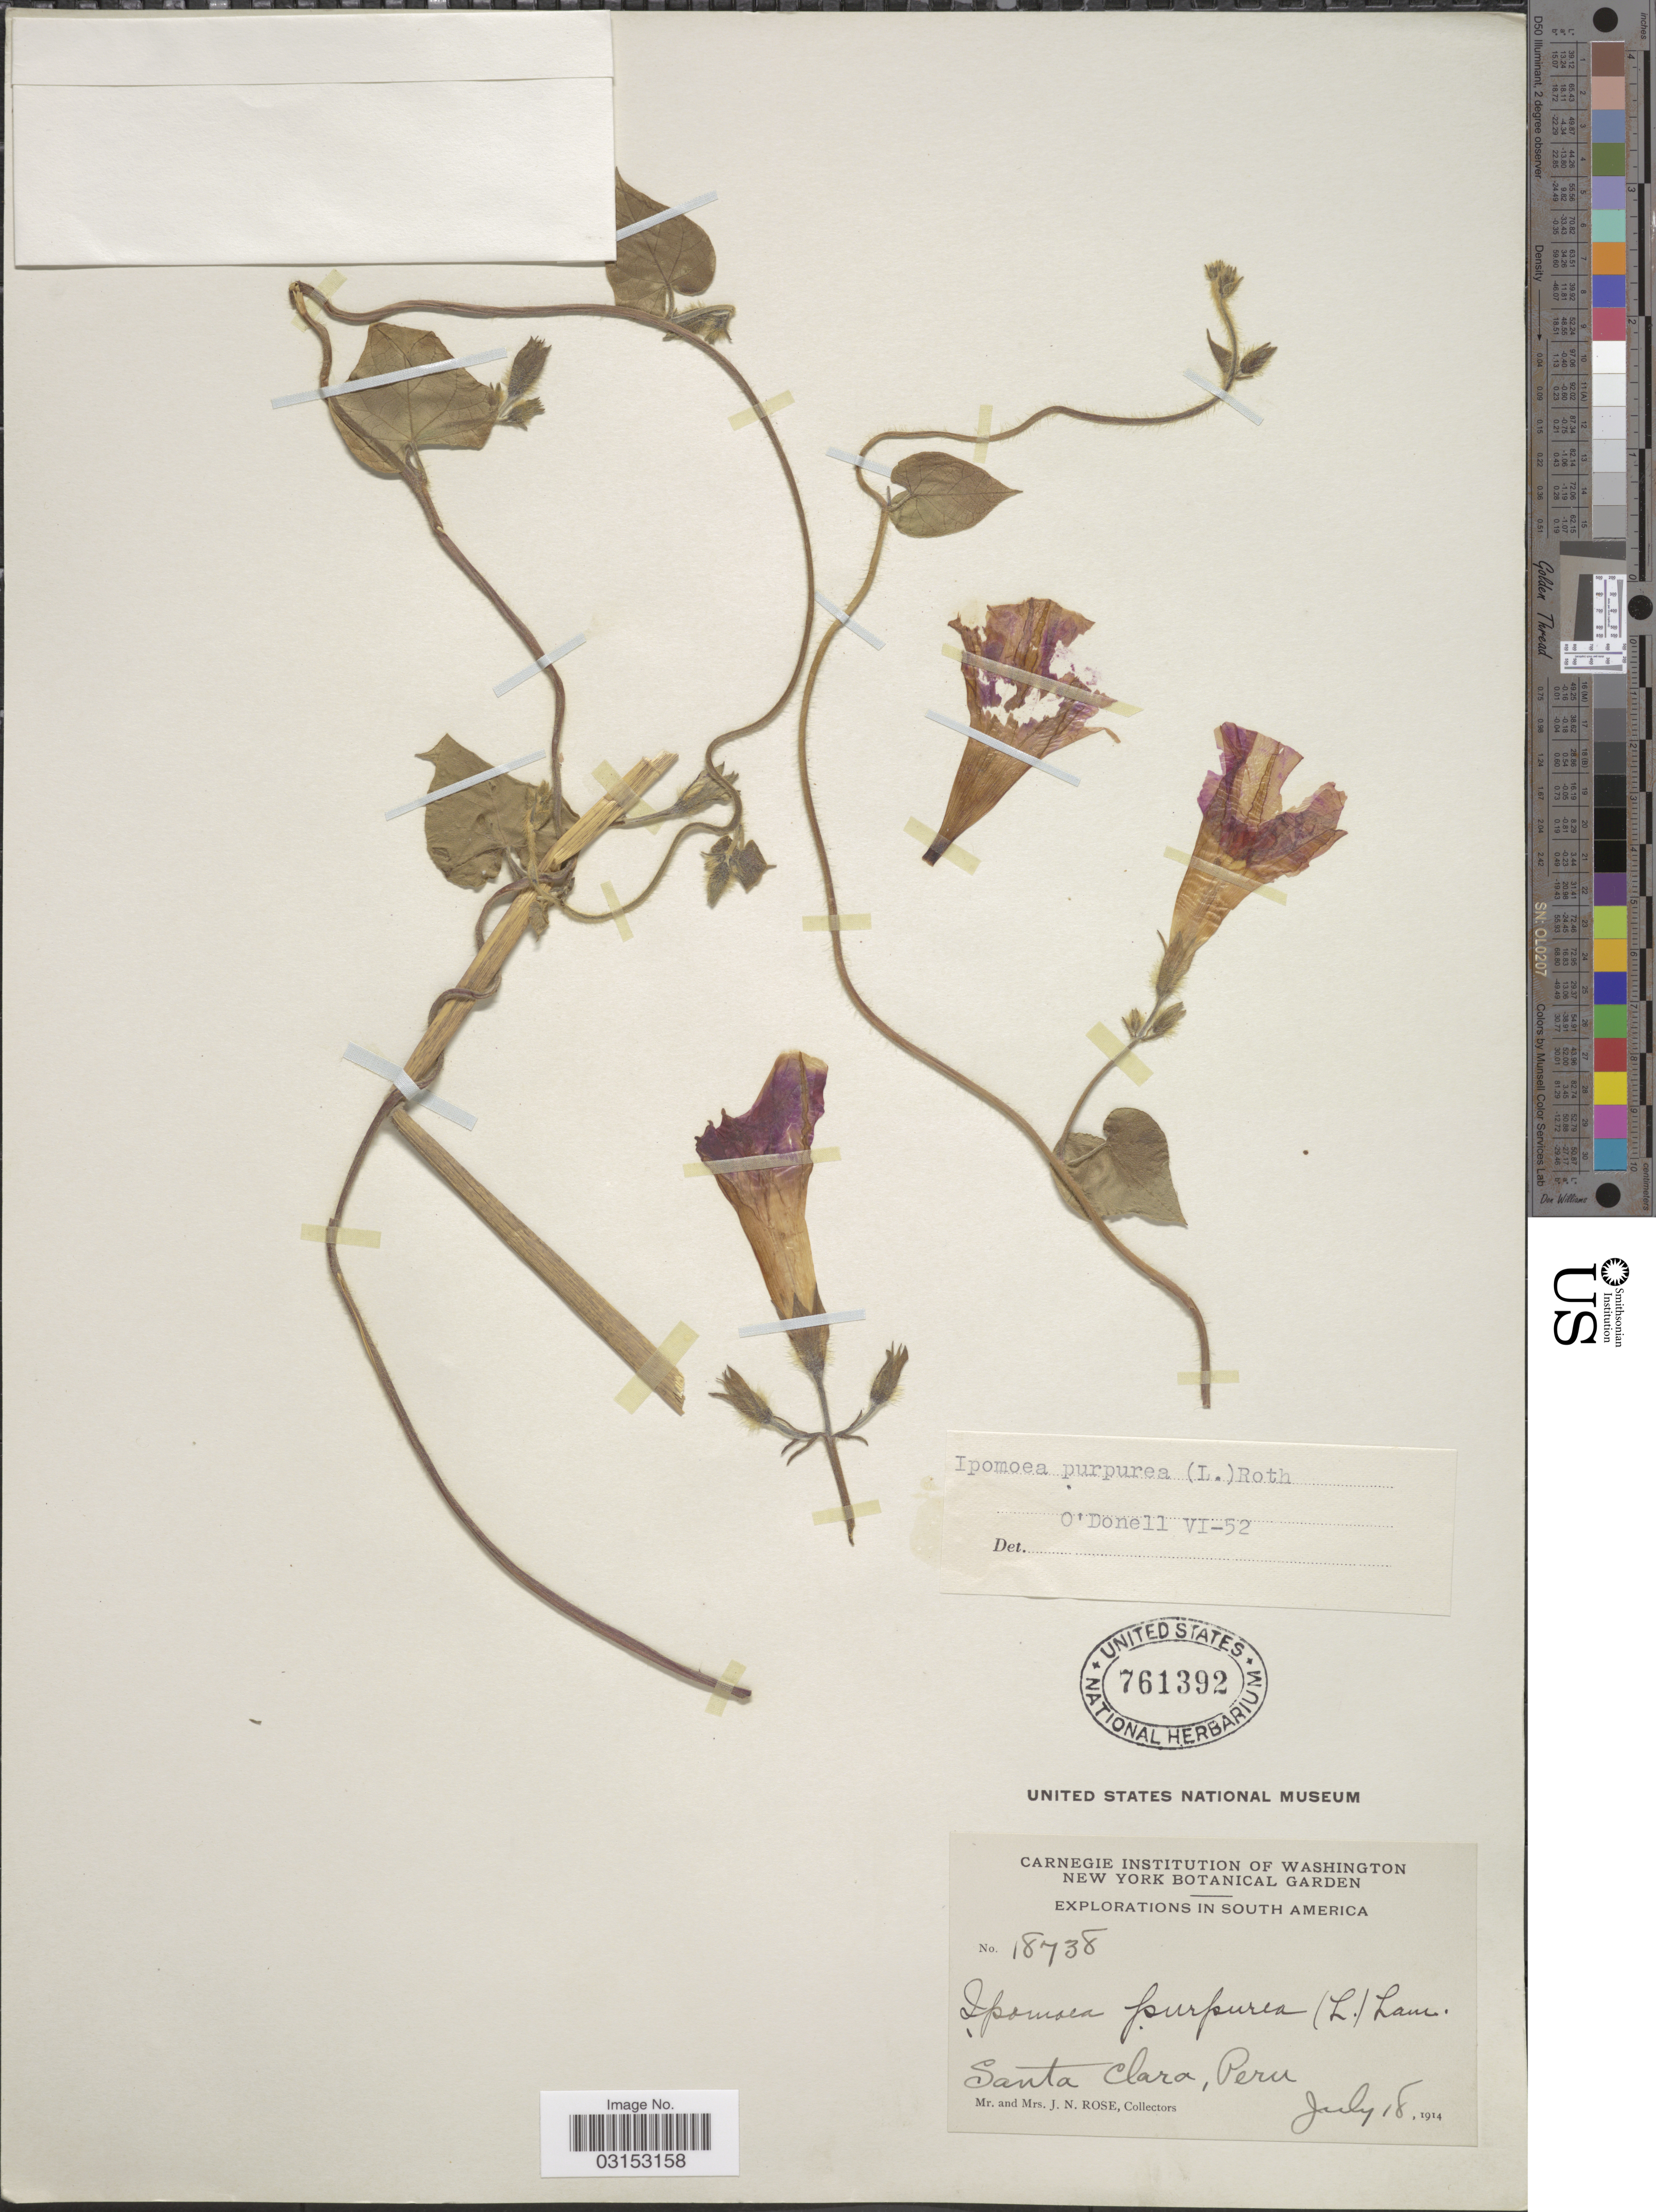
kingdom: Plantae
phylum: Tracheophyta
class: Magnoliopsida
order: Solanales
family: Convolvulaceae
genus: Ipomoea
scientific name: Ipomoea purpurea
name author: (L.) Roth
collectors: J. N. Rose & L. B. Rose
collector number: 18738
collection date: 1914-07-18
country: Peru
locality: Santa Clara.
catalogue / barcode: US 761392